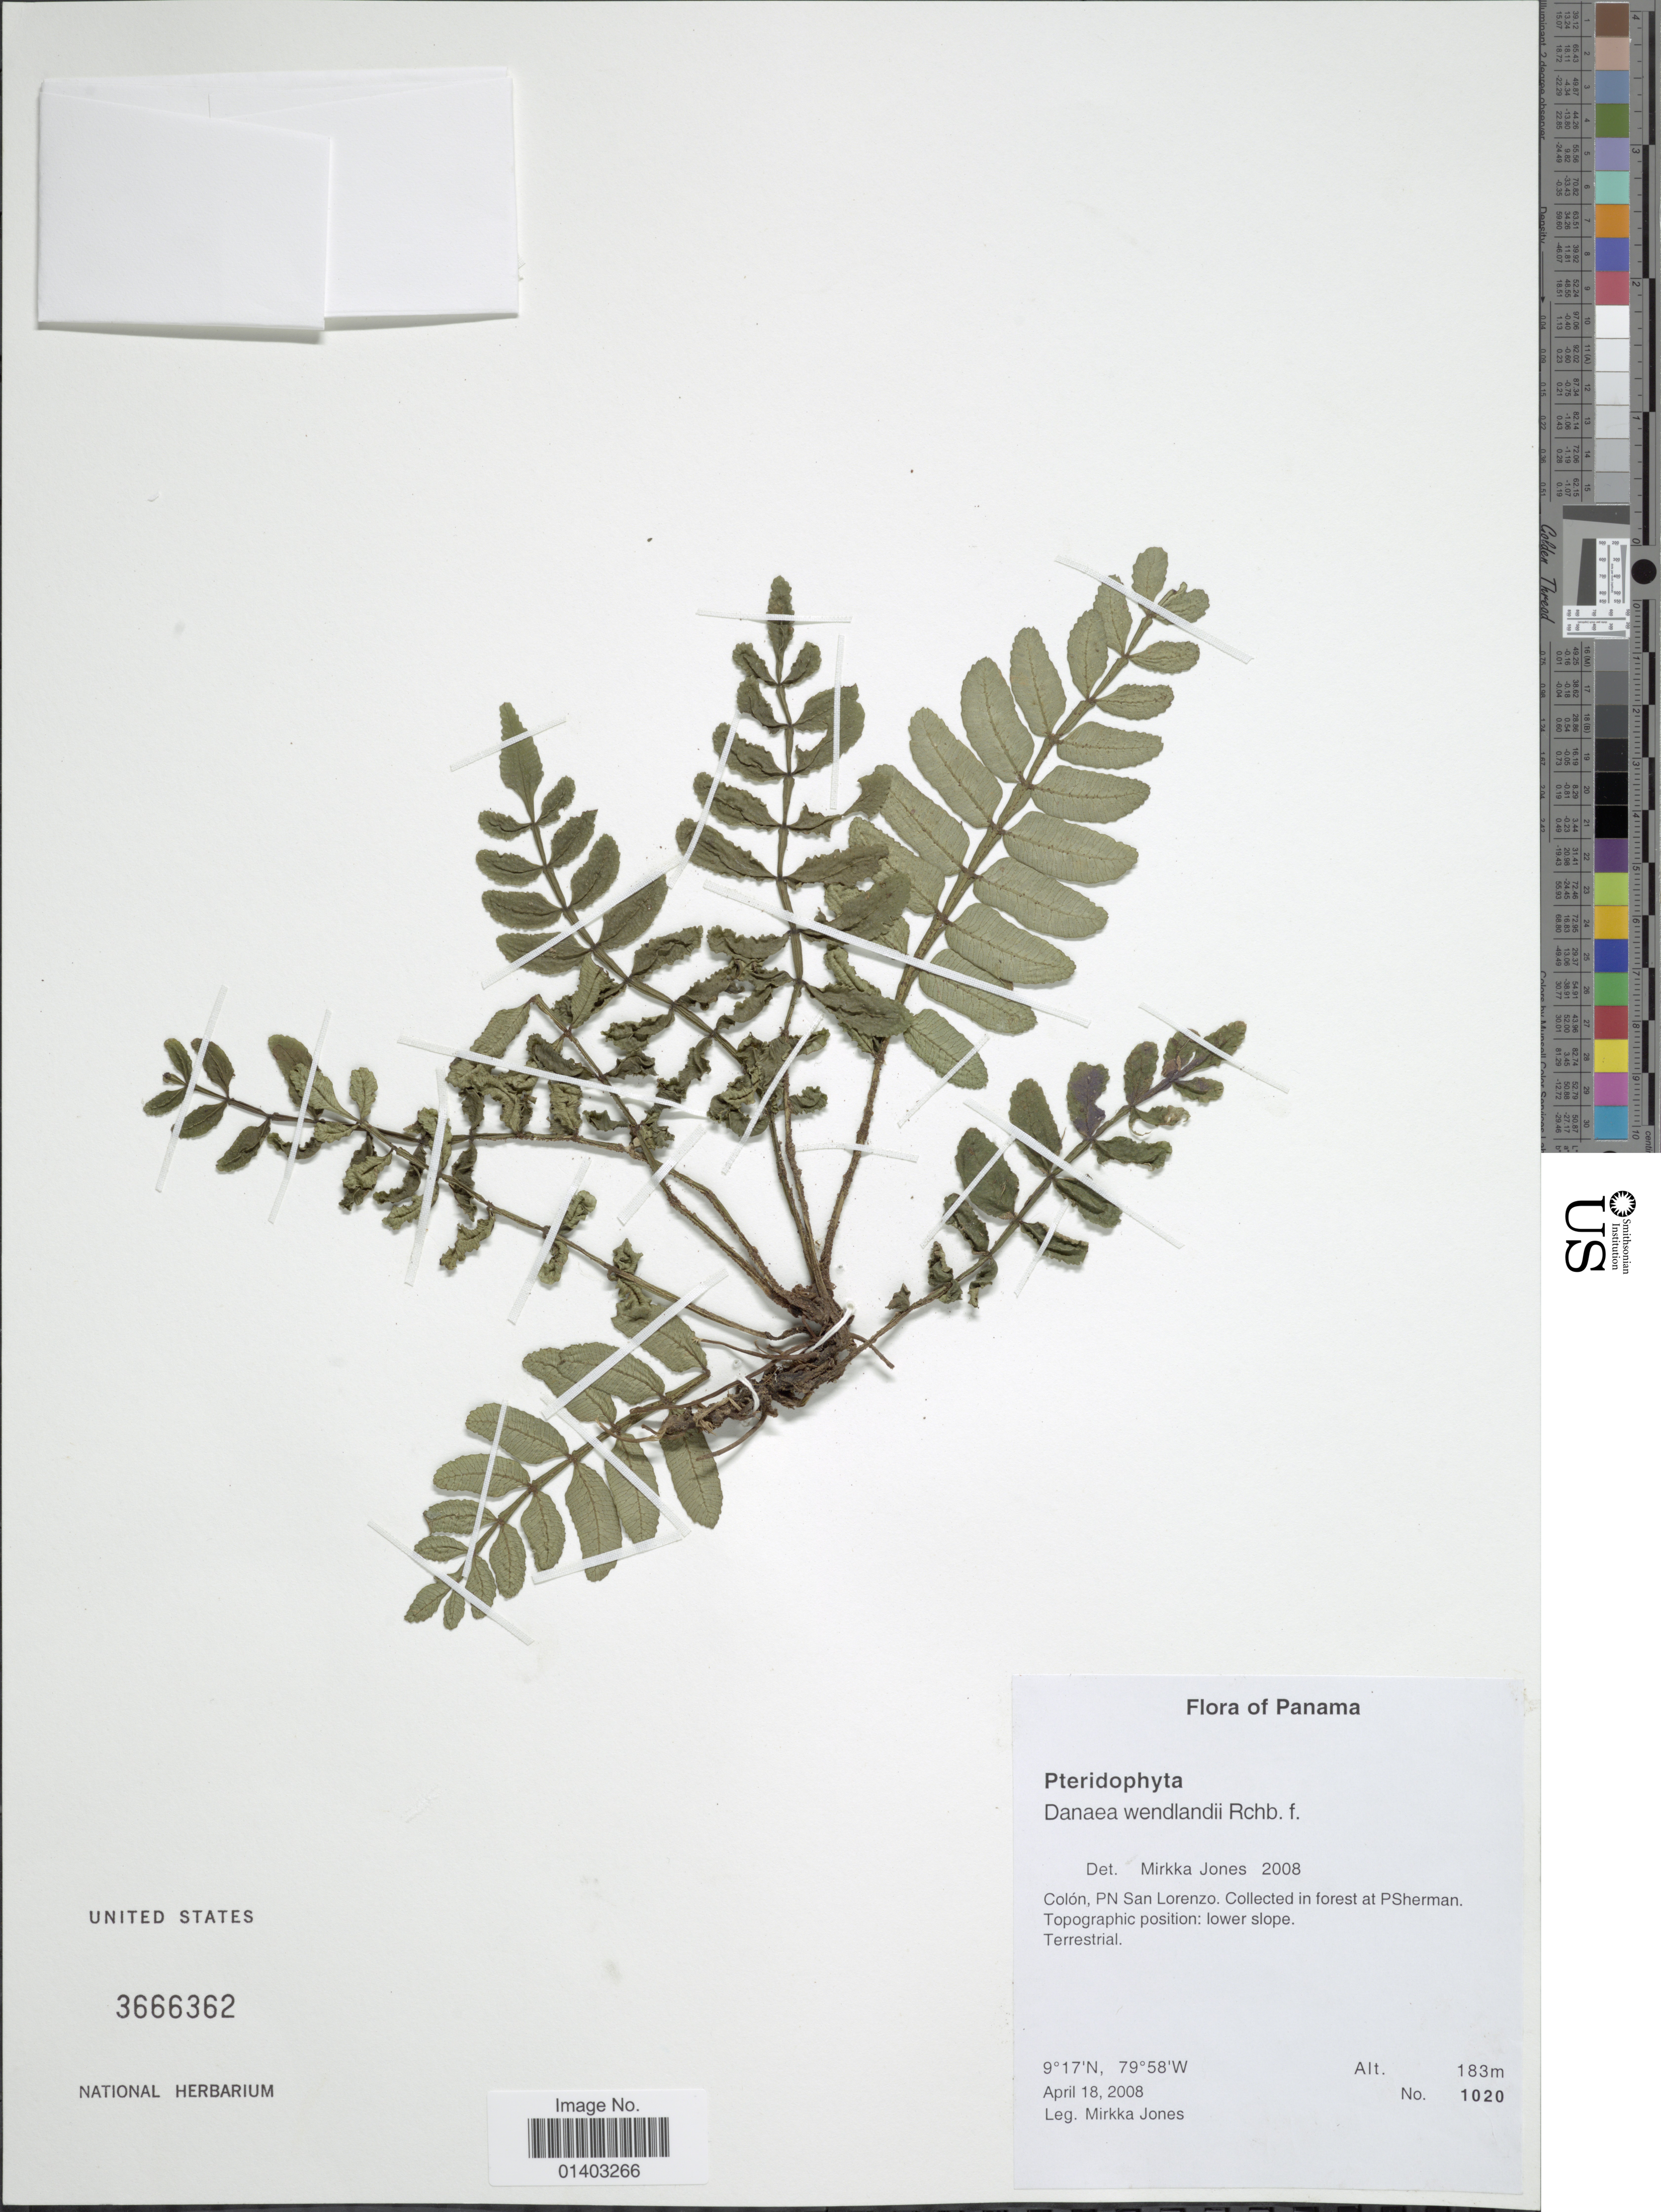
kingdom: Plantae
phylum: Tracheophyta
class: Polypodiopsida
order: Marattiales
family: Marattiaceae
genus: Danaea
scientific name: Danaea wendlandii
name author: Rchb. f.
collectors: M. Jones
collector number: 1020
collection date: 2008-04-18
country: Panama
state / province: Colón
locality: PN San Lorenzo. Collected in forest at PSherman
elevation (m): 183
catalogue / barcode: US 3666362